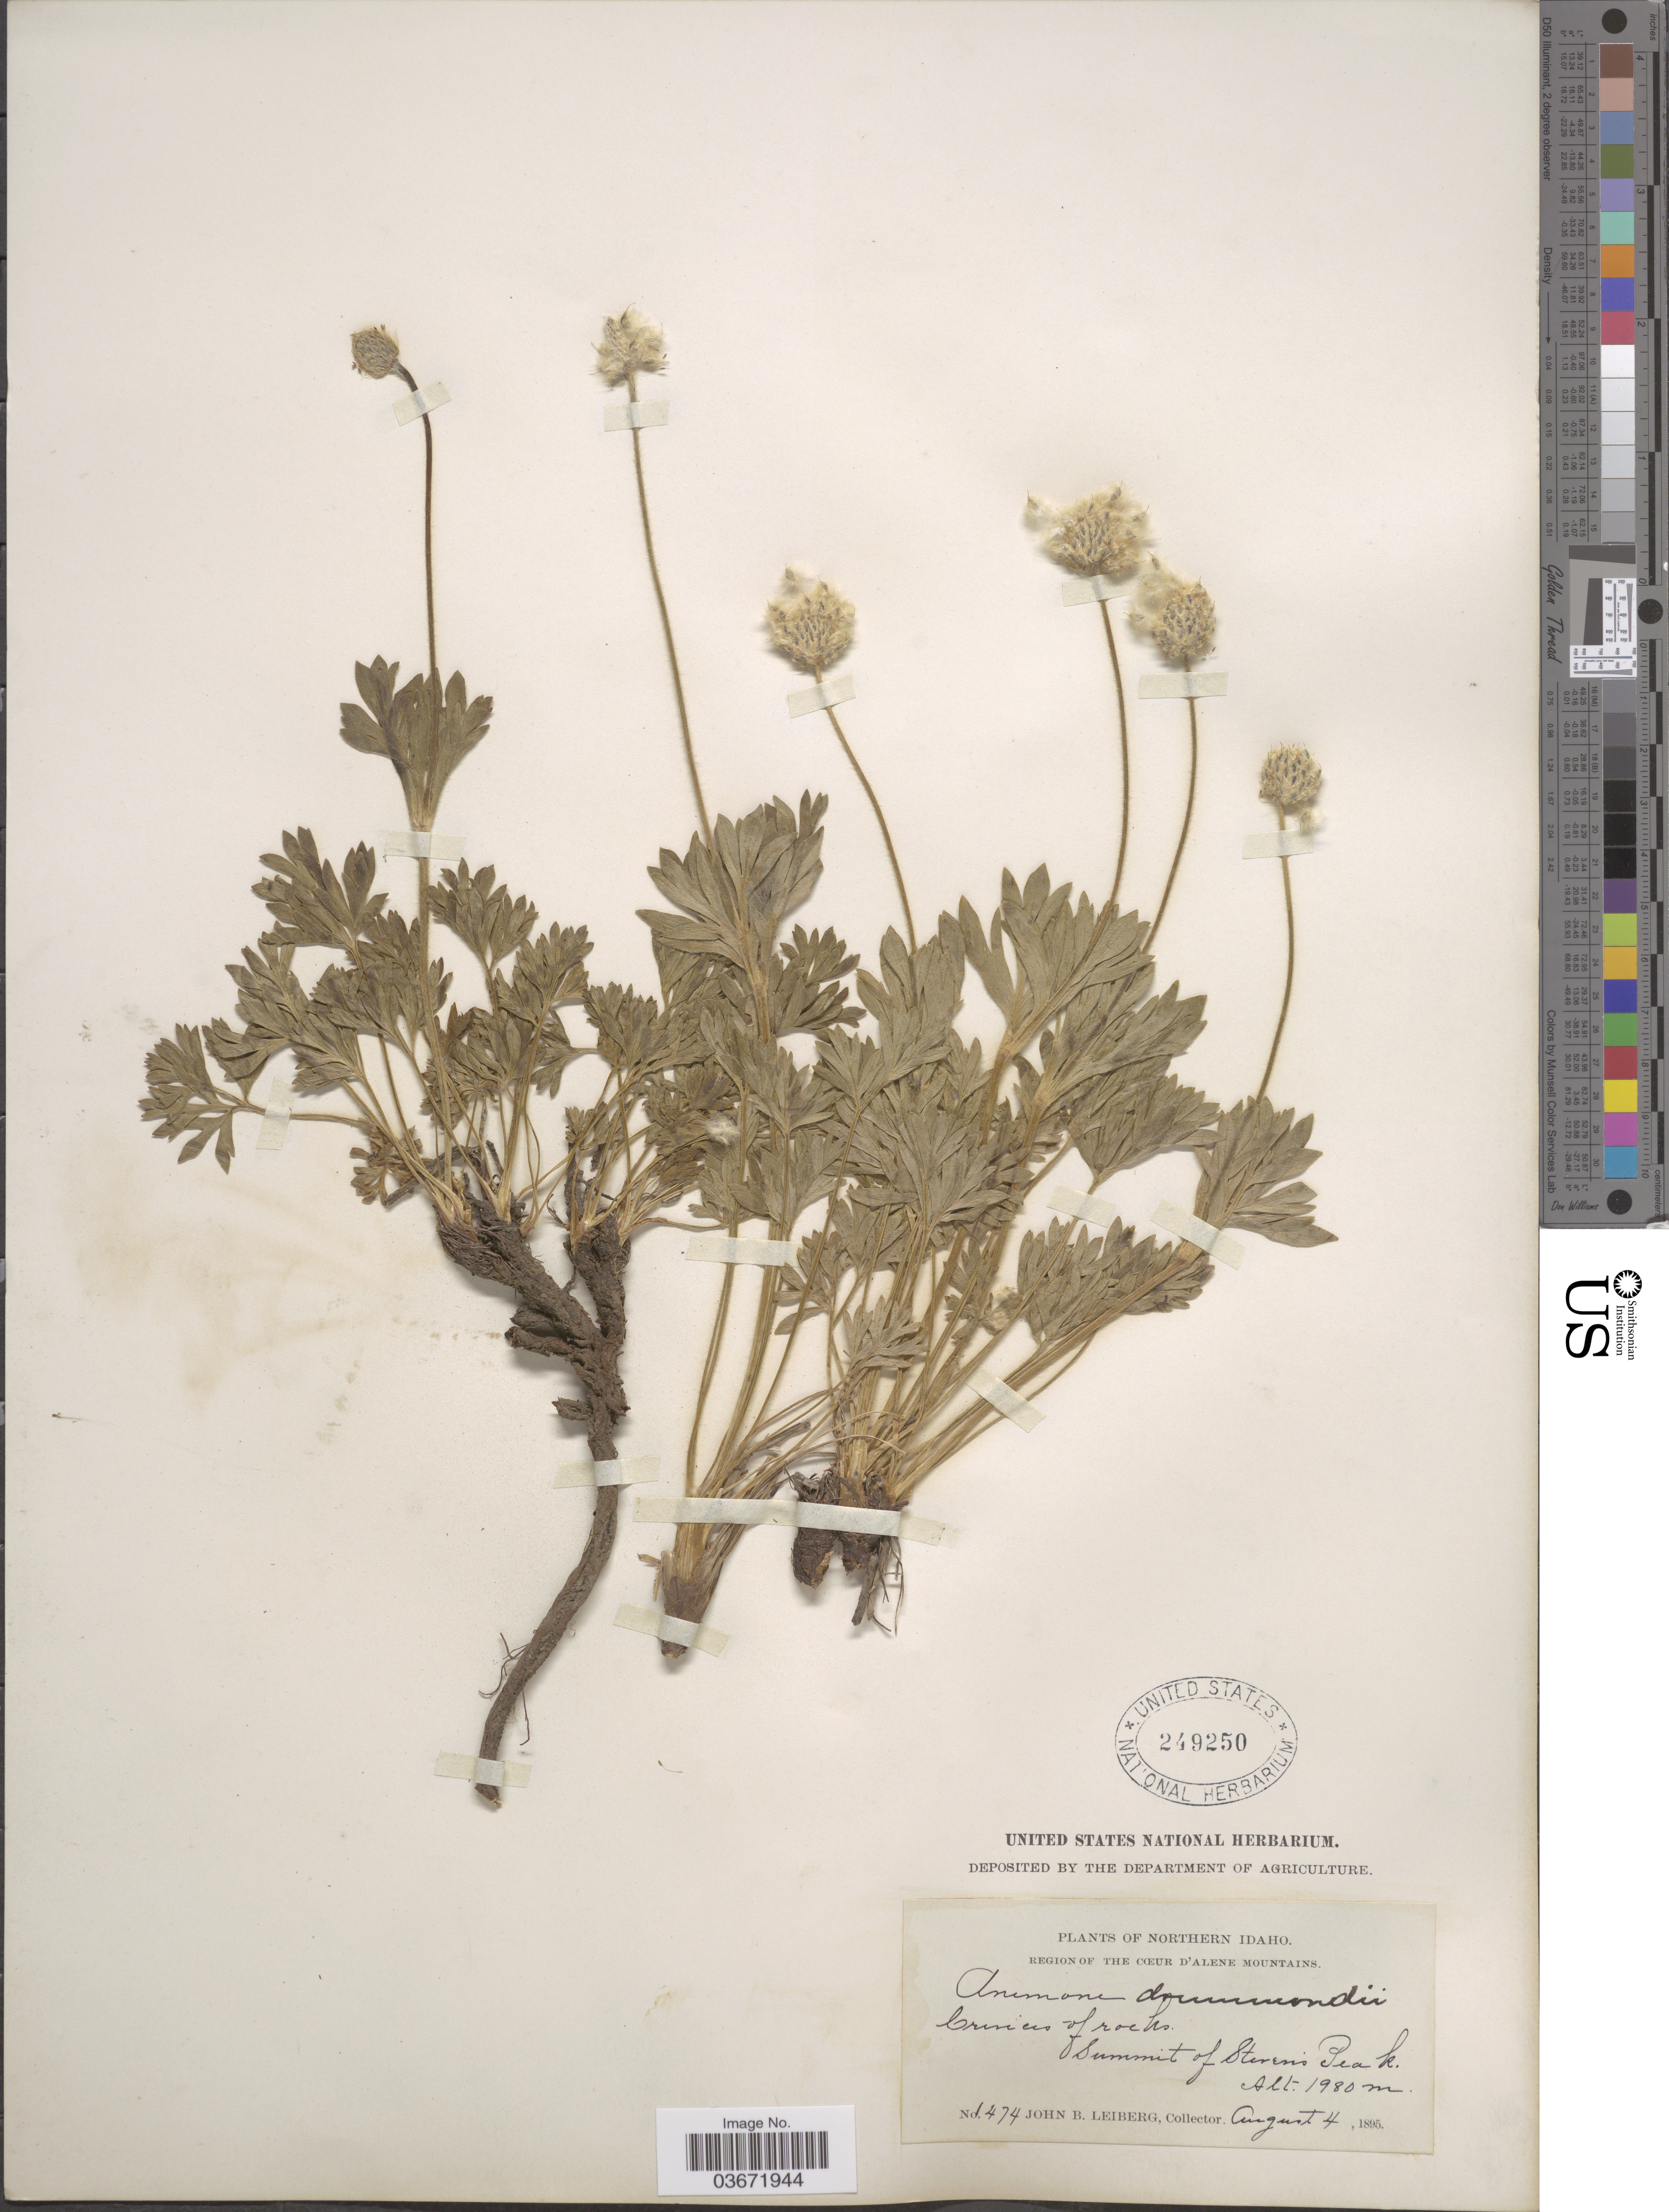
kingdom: Plantae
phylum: Tracheophyta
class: Magnoliopsida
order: Ranunculales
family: Ranunculaceae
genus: Anemone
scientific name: Anemone drummondii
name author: S. Watson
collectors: J. B. Leiberg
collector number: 1474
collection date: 1895-08-04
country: United States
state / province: Idaho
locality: Northern Idaho. Region of the Cœur d'Alene Mountains. Summit of Steven's Peak.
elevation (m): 1980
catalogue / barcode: US 249250